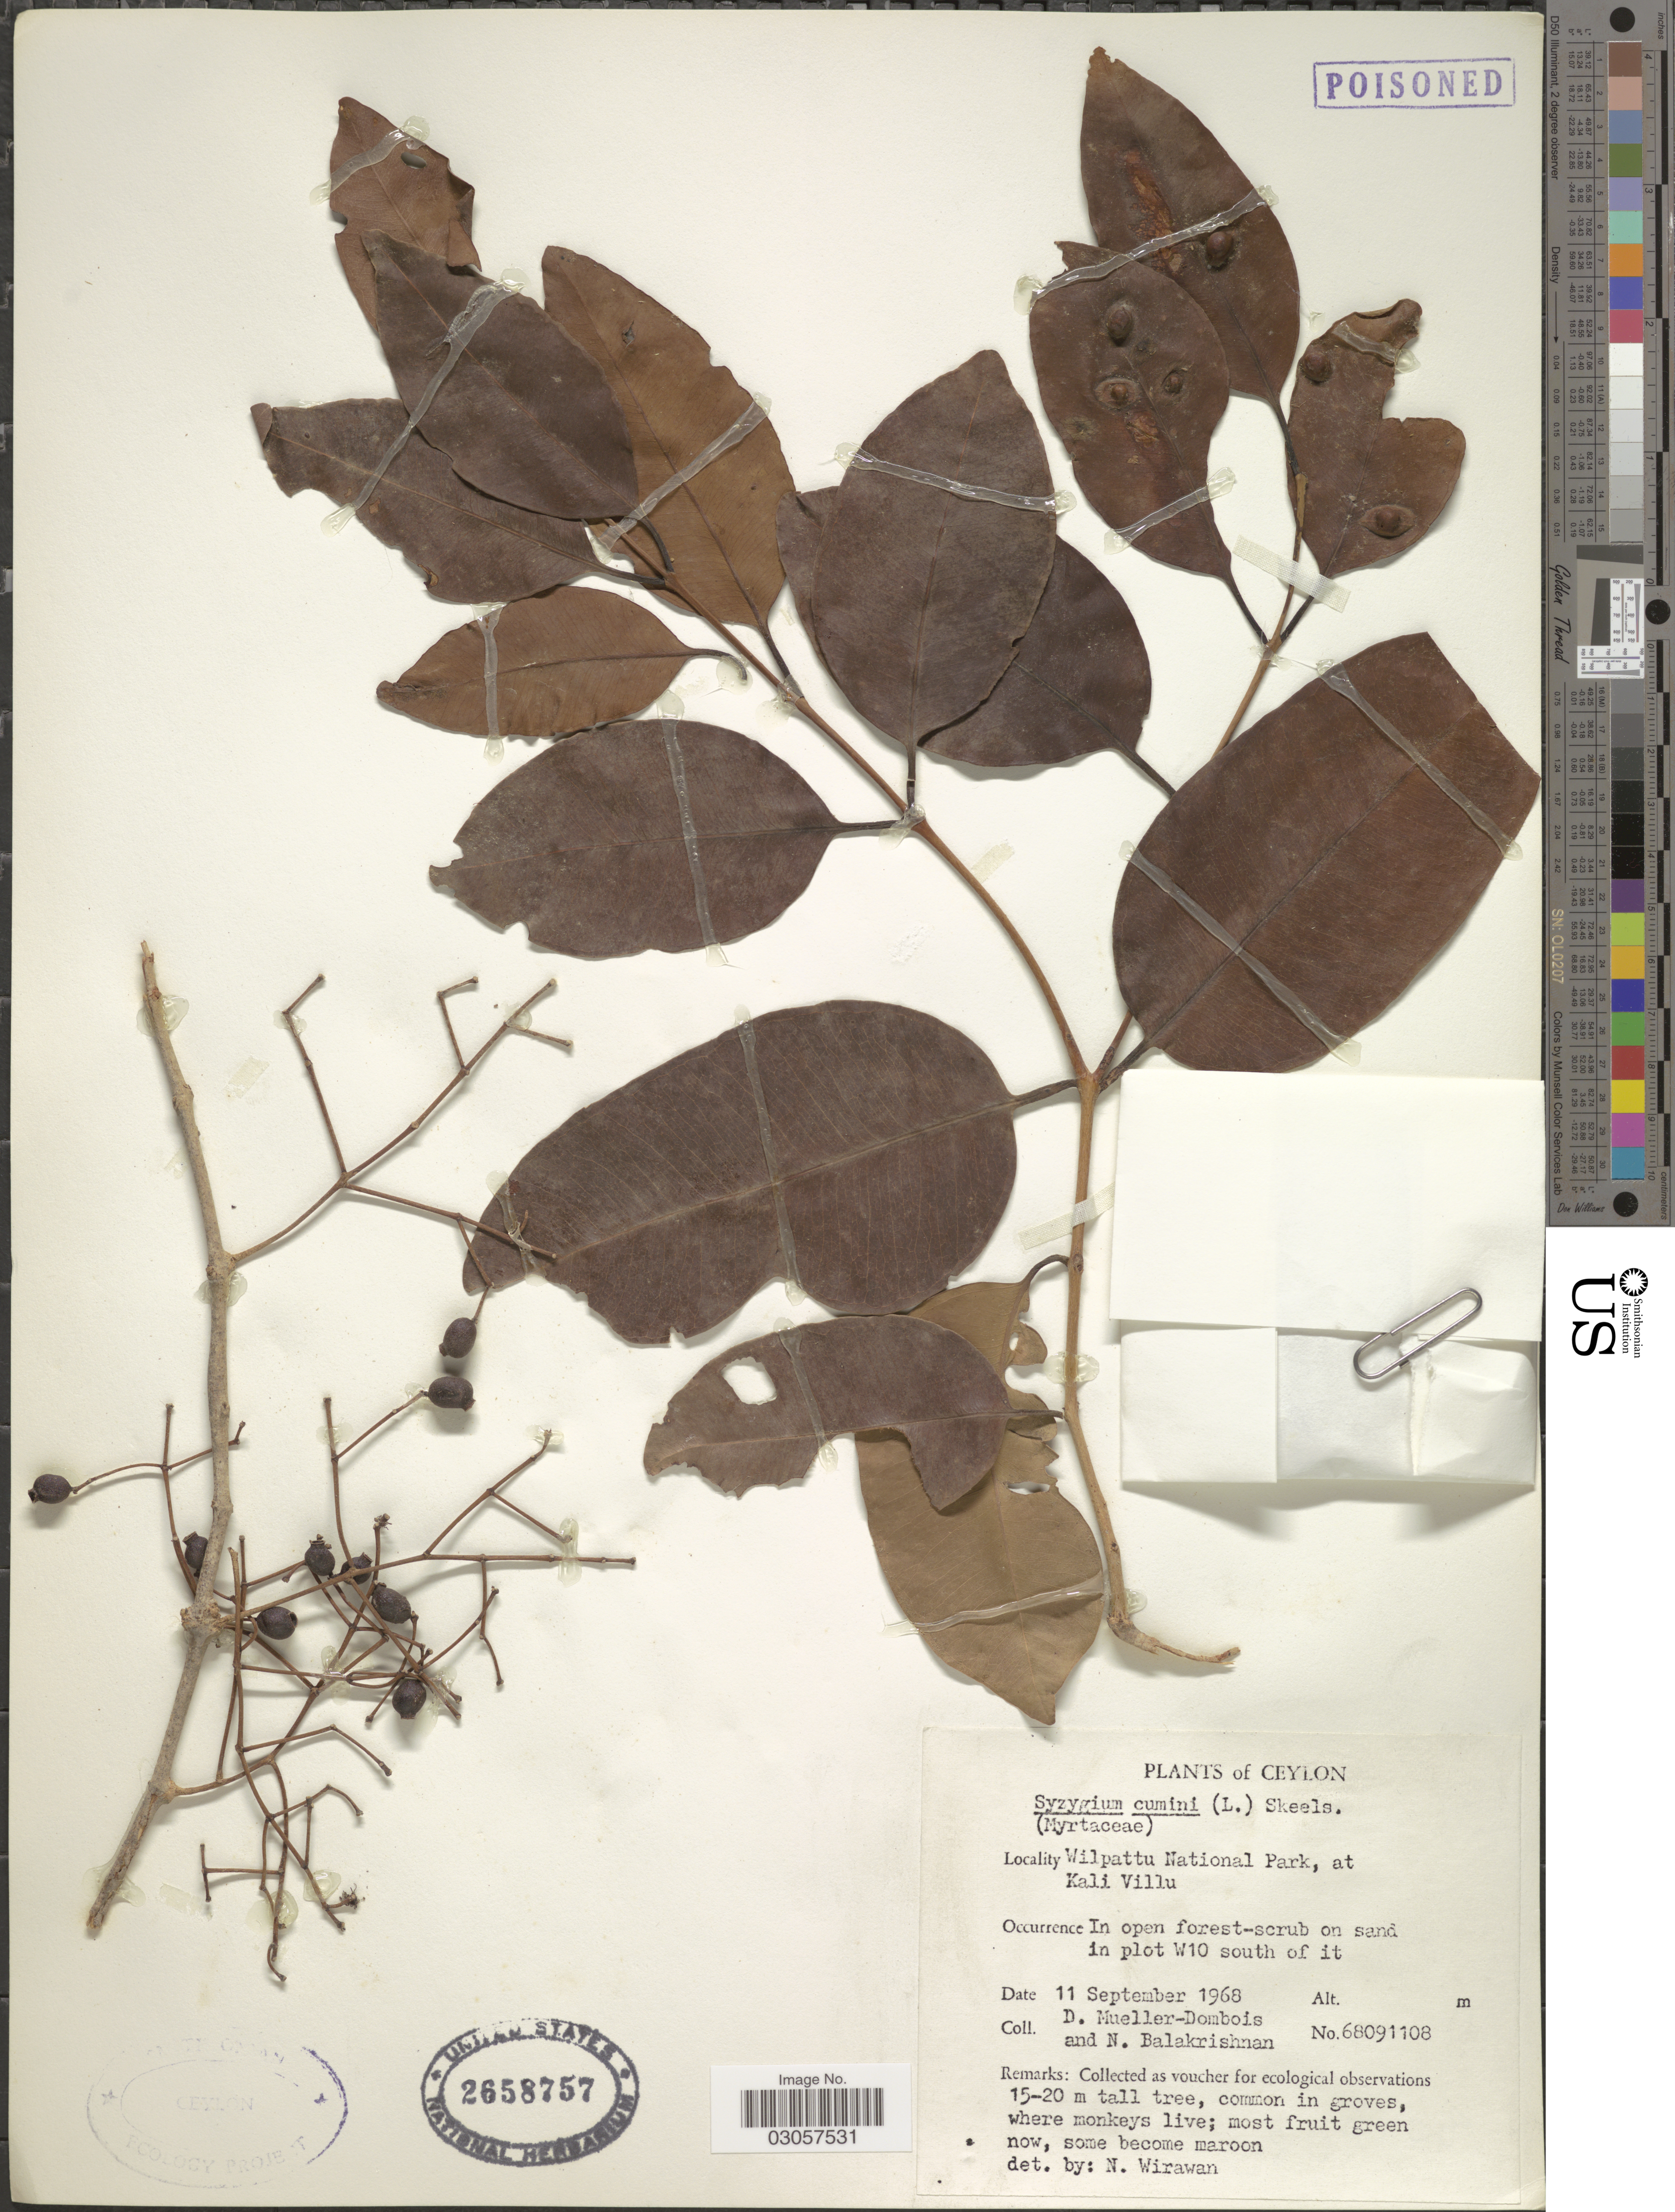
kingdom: Plantae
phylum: Tracheophyta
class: Magnoliopsida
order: Myrtales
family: Myrtaceae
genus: Syzygium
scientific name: Syzygium cumini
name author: (L.) Skeels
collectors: D. Mueller-Dombois & N. Balakrishnan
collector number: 68091108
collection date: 1968-09-11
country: Sri Lanka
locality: Ceylon, Wilpattu National Park, at Kali Villu, In open forest-scrub on sand in plot W10 south of it.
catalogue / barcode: US 2658757